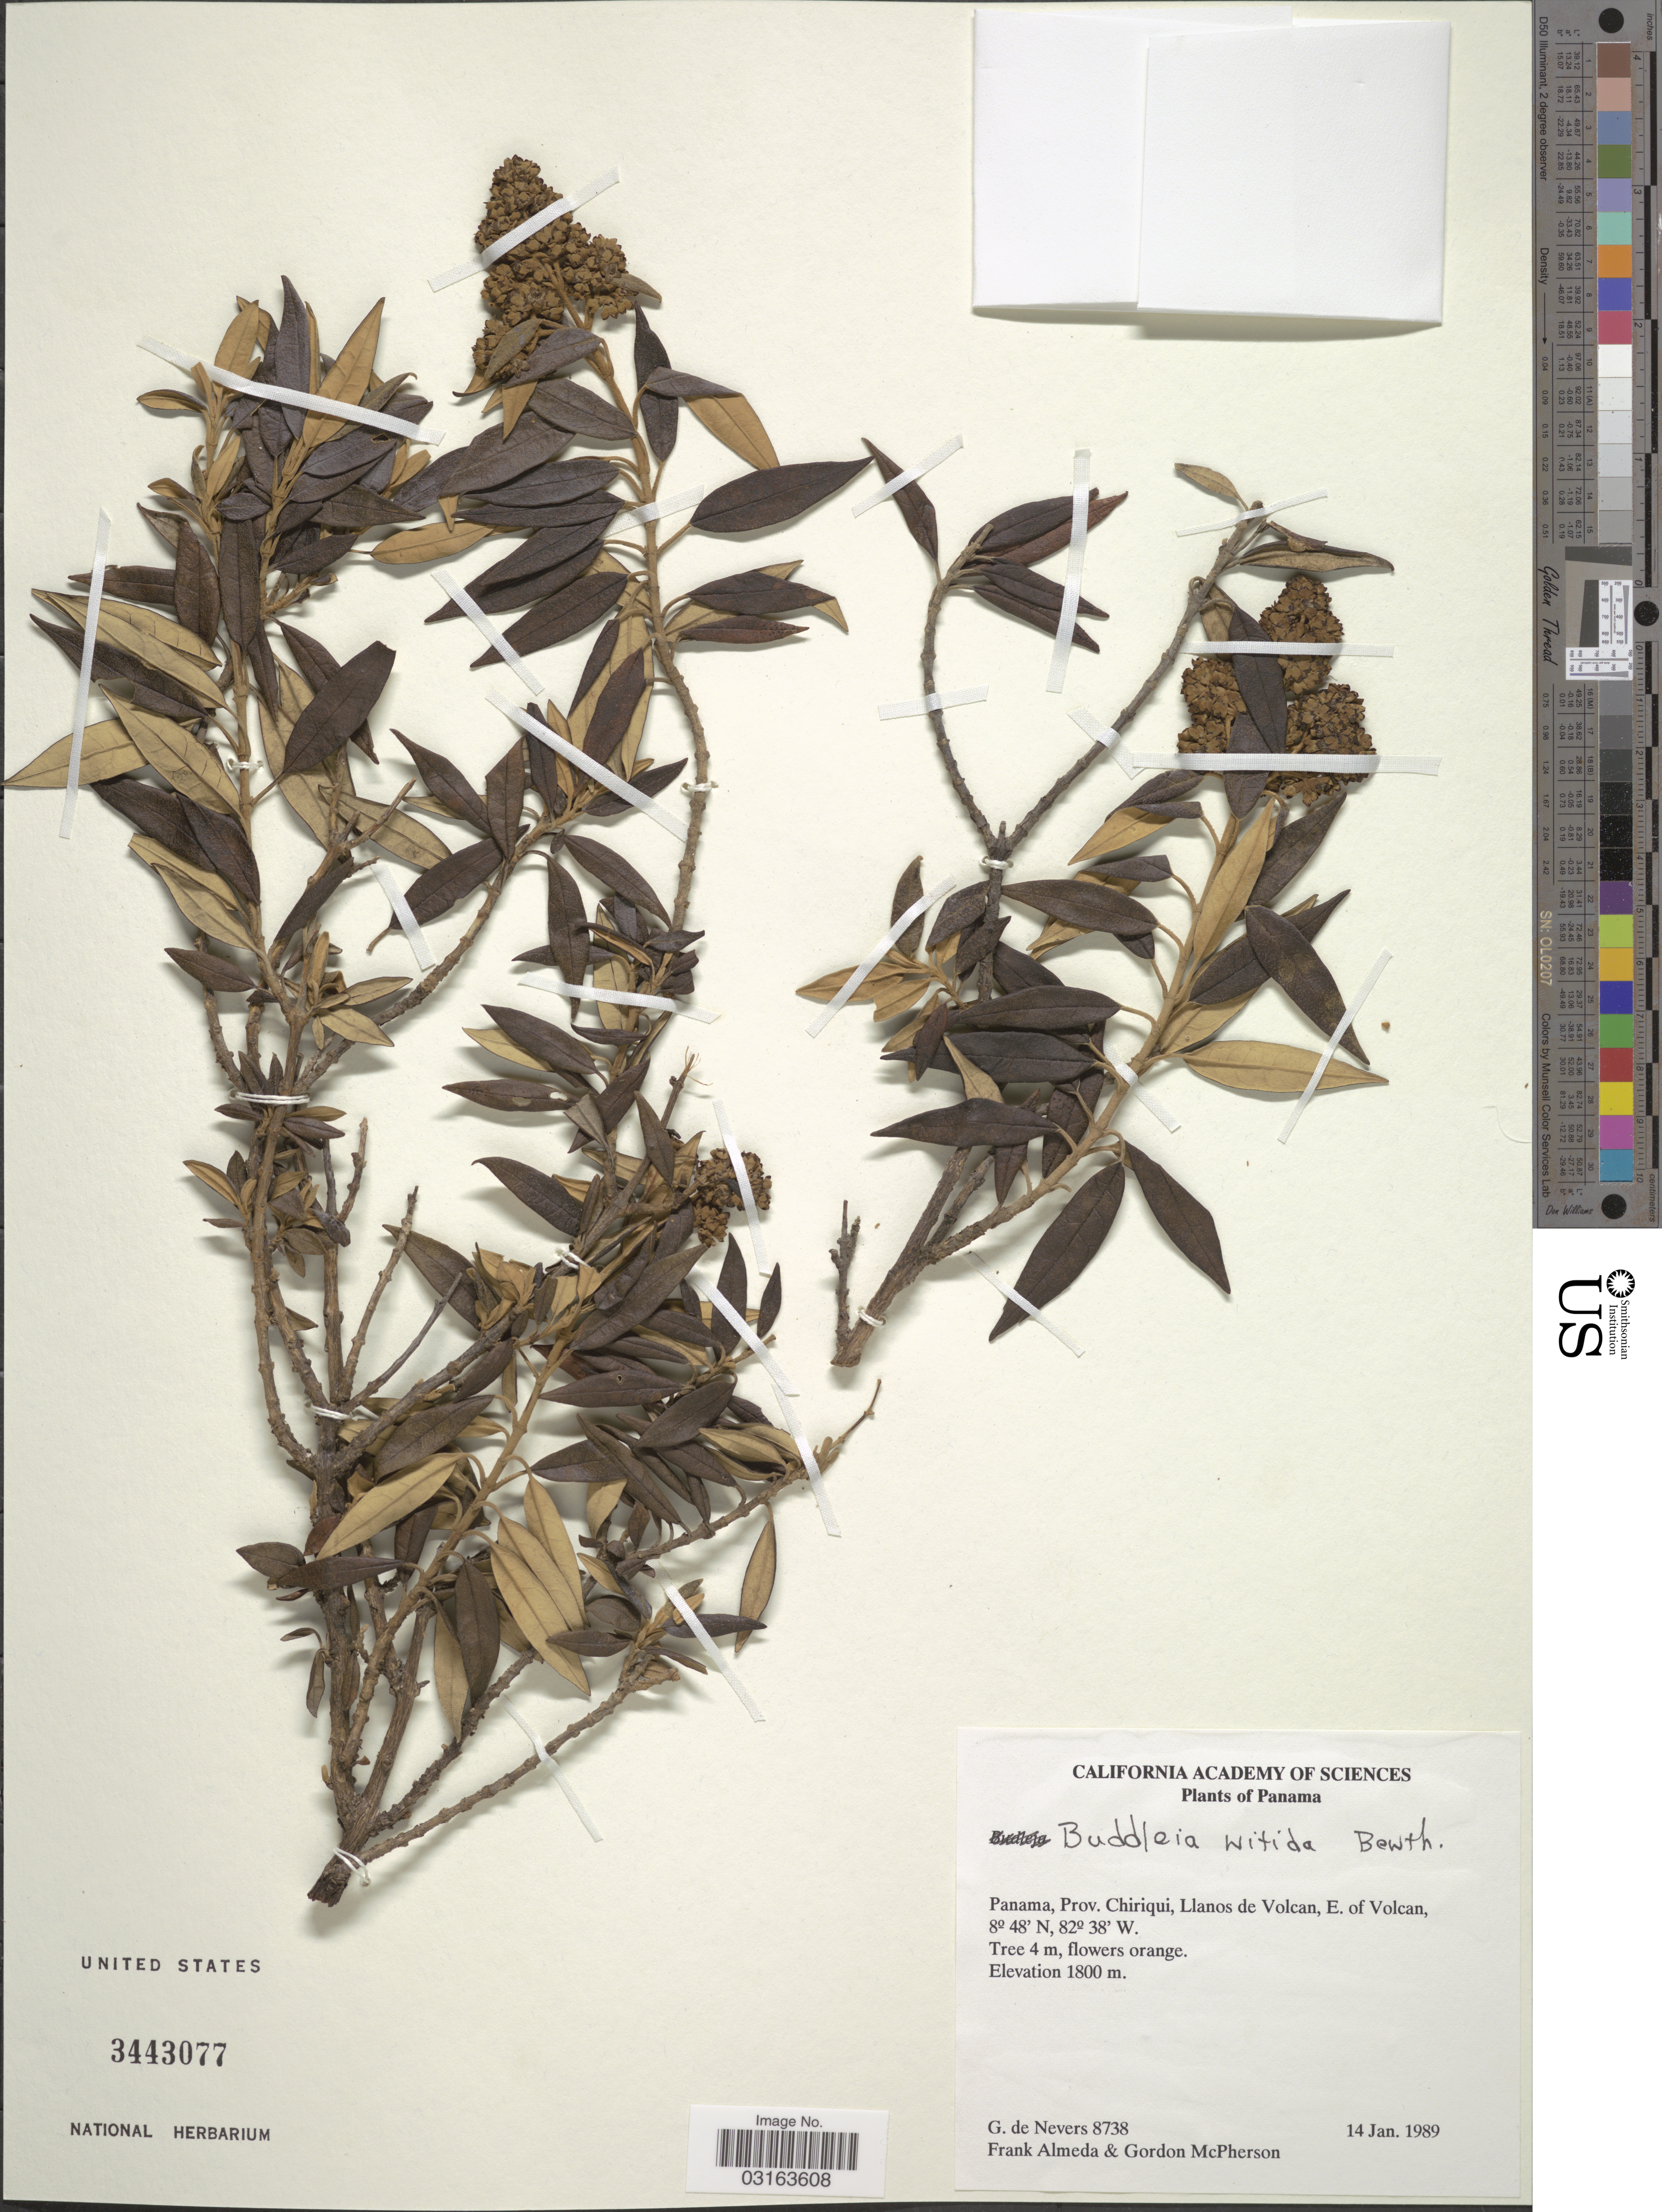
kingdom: Plantae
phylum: Tracheophyta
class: Magnoliopsida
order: Lamiales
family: Scrophulariaceae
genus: Buddleja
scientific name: Buddleja nitida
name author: Benth.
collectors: G. Nevers, F. Almeda & G. D. McPherson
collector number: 8738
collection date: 1989-01-14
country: Panama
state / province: Chiriqui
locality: Llanos de Volcan, E. of Volcan.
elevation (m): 1800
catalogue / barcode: US 3443077